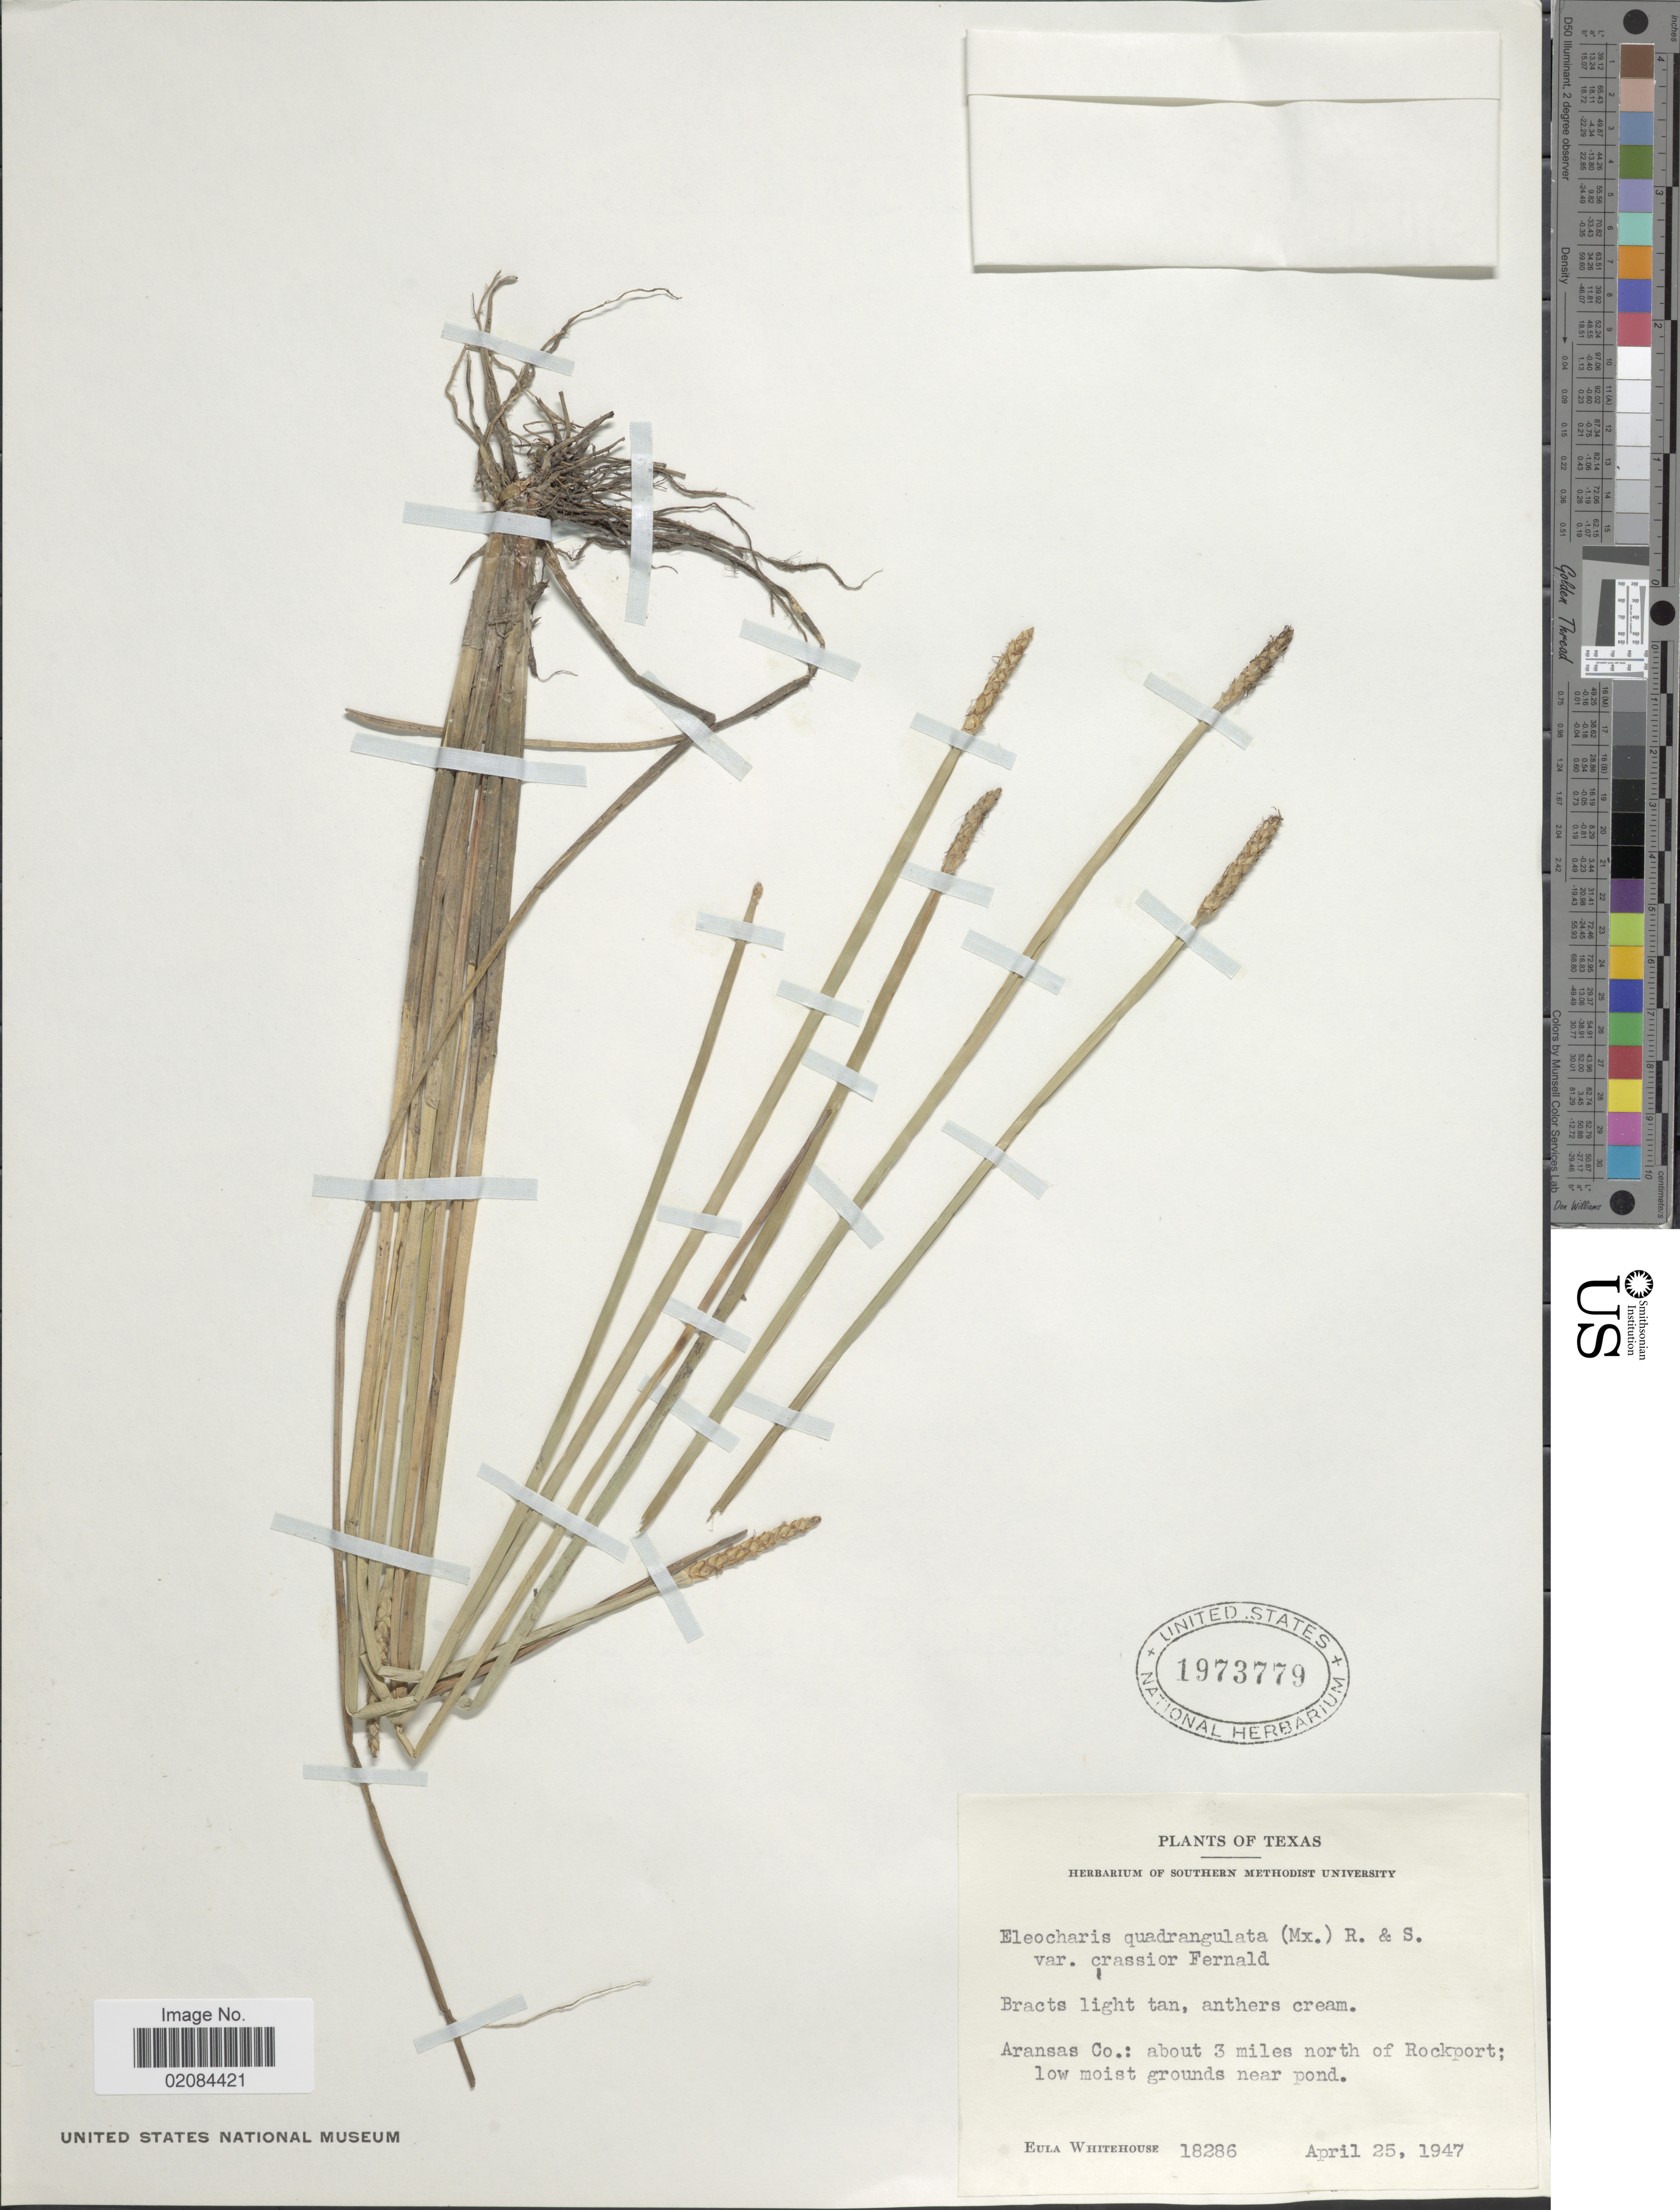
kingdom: Plantae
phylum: Tracheophyta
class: Liliopsida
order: Poales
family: Cyperaceae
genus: Eleocharis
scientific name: Eleocharis quadrangulata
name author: (Michx.) Roem. & Schult.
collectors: E. Whitehouse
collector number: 18286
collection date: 1947-04-25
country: United States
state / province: Texas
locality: Aransas Co.: about 3 miles north of Rockport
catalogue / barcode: US 1973779